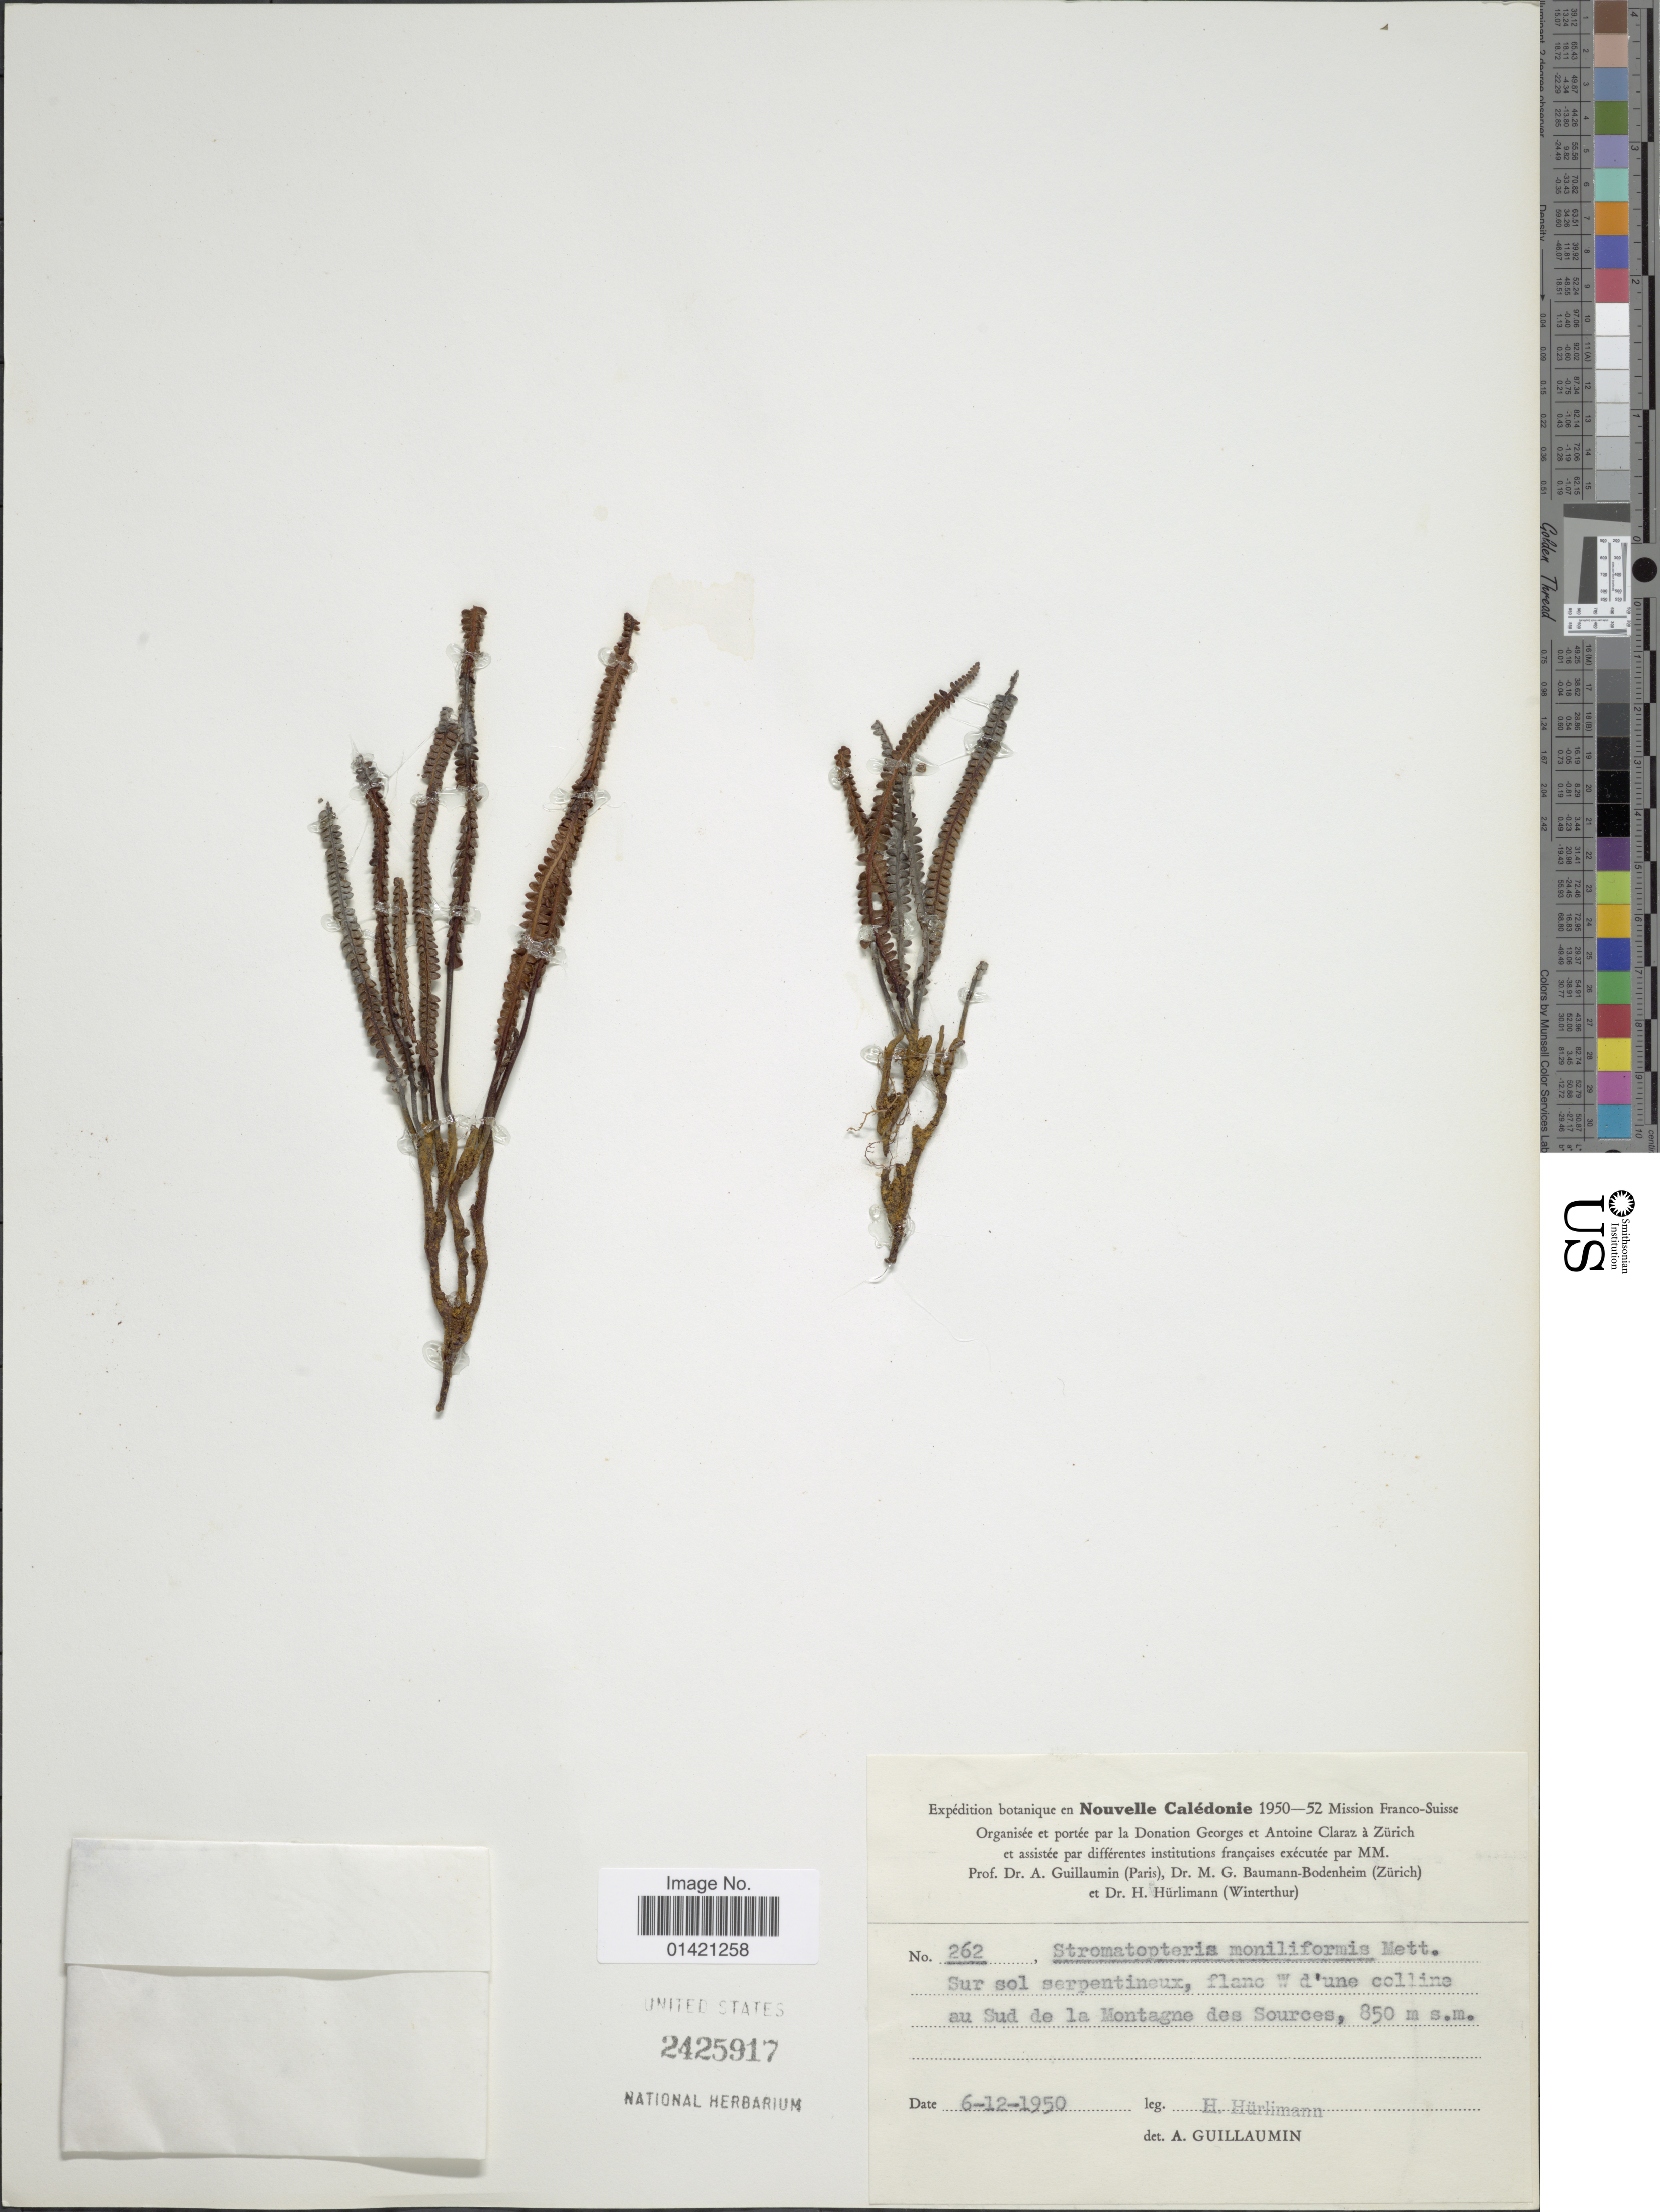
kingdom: Plantae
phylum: Tracheophyta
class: Polypodiopsida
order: Gleicheniales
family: Gleicheniaceae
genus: Stromatopteris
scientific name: Stromatopteris moniliformis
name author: Mett.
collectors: H. Hürlimann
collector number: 262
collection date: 1950-12-06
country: New Caledonia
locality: Nouvelle Caledonie. Sur dol serpentineux, flanc W d'une colline au Sud de la Montagne des Sources.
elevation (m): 850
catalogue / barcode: US 2425917